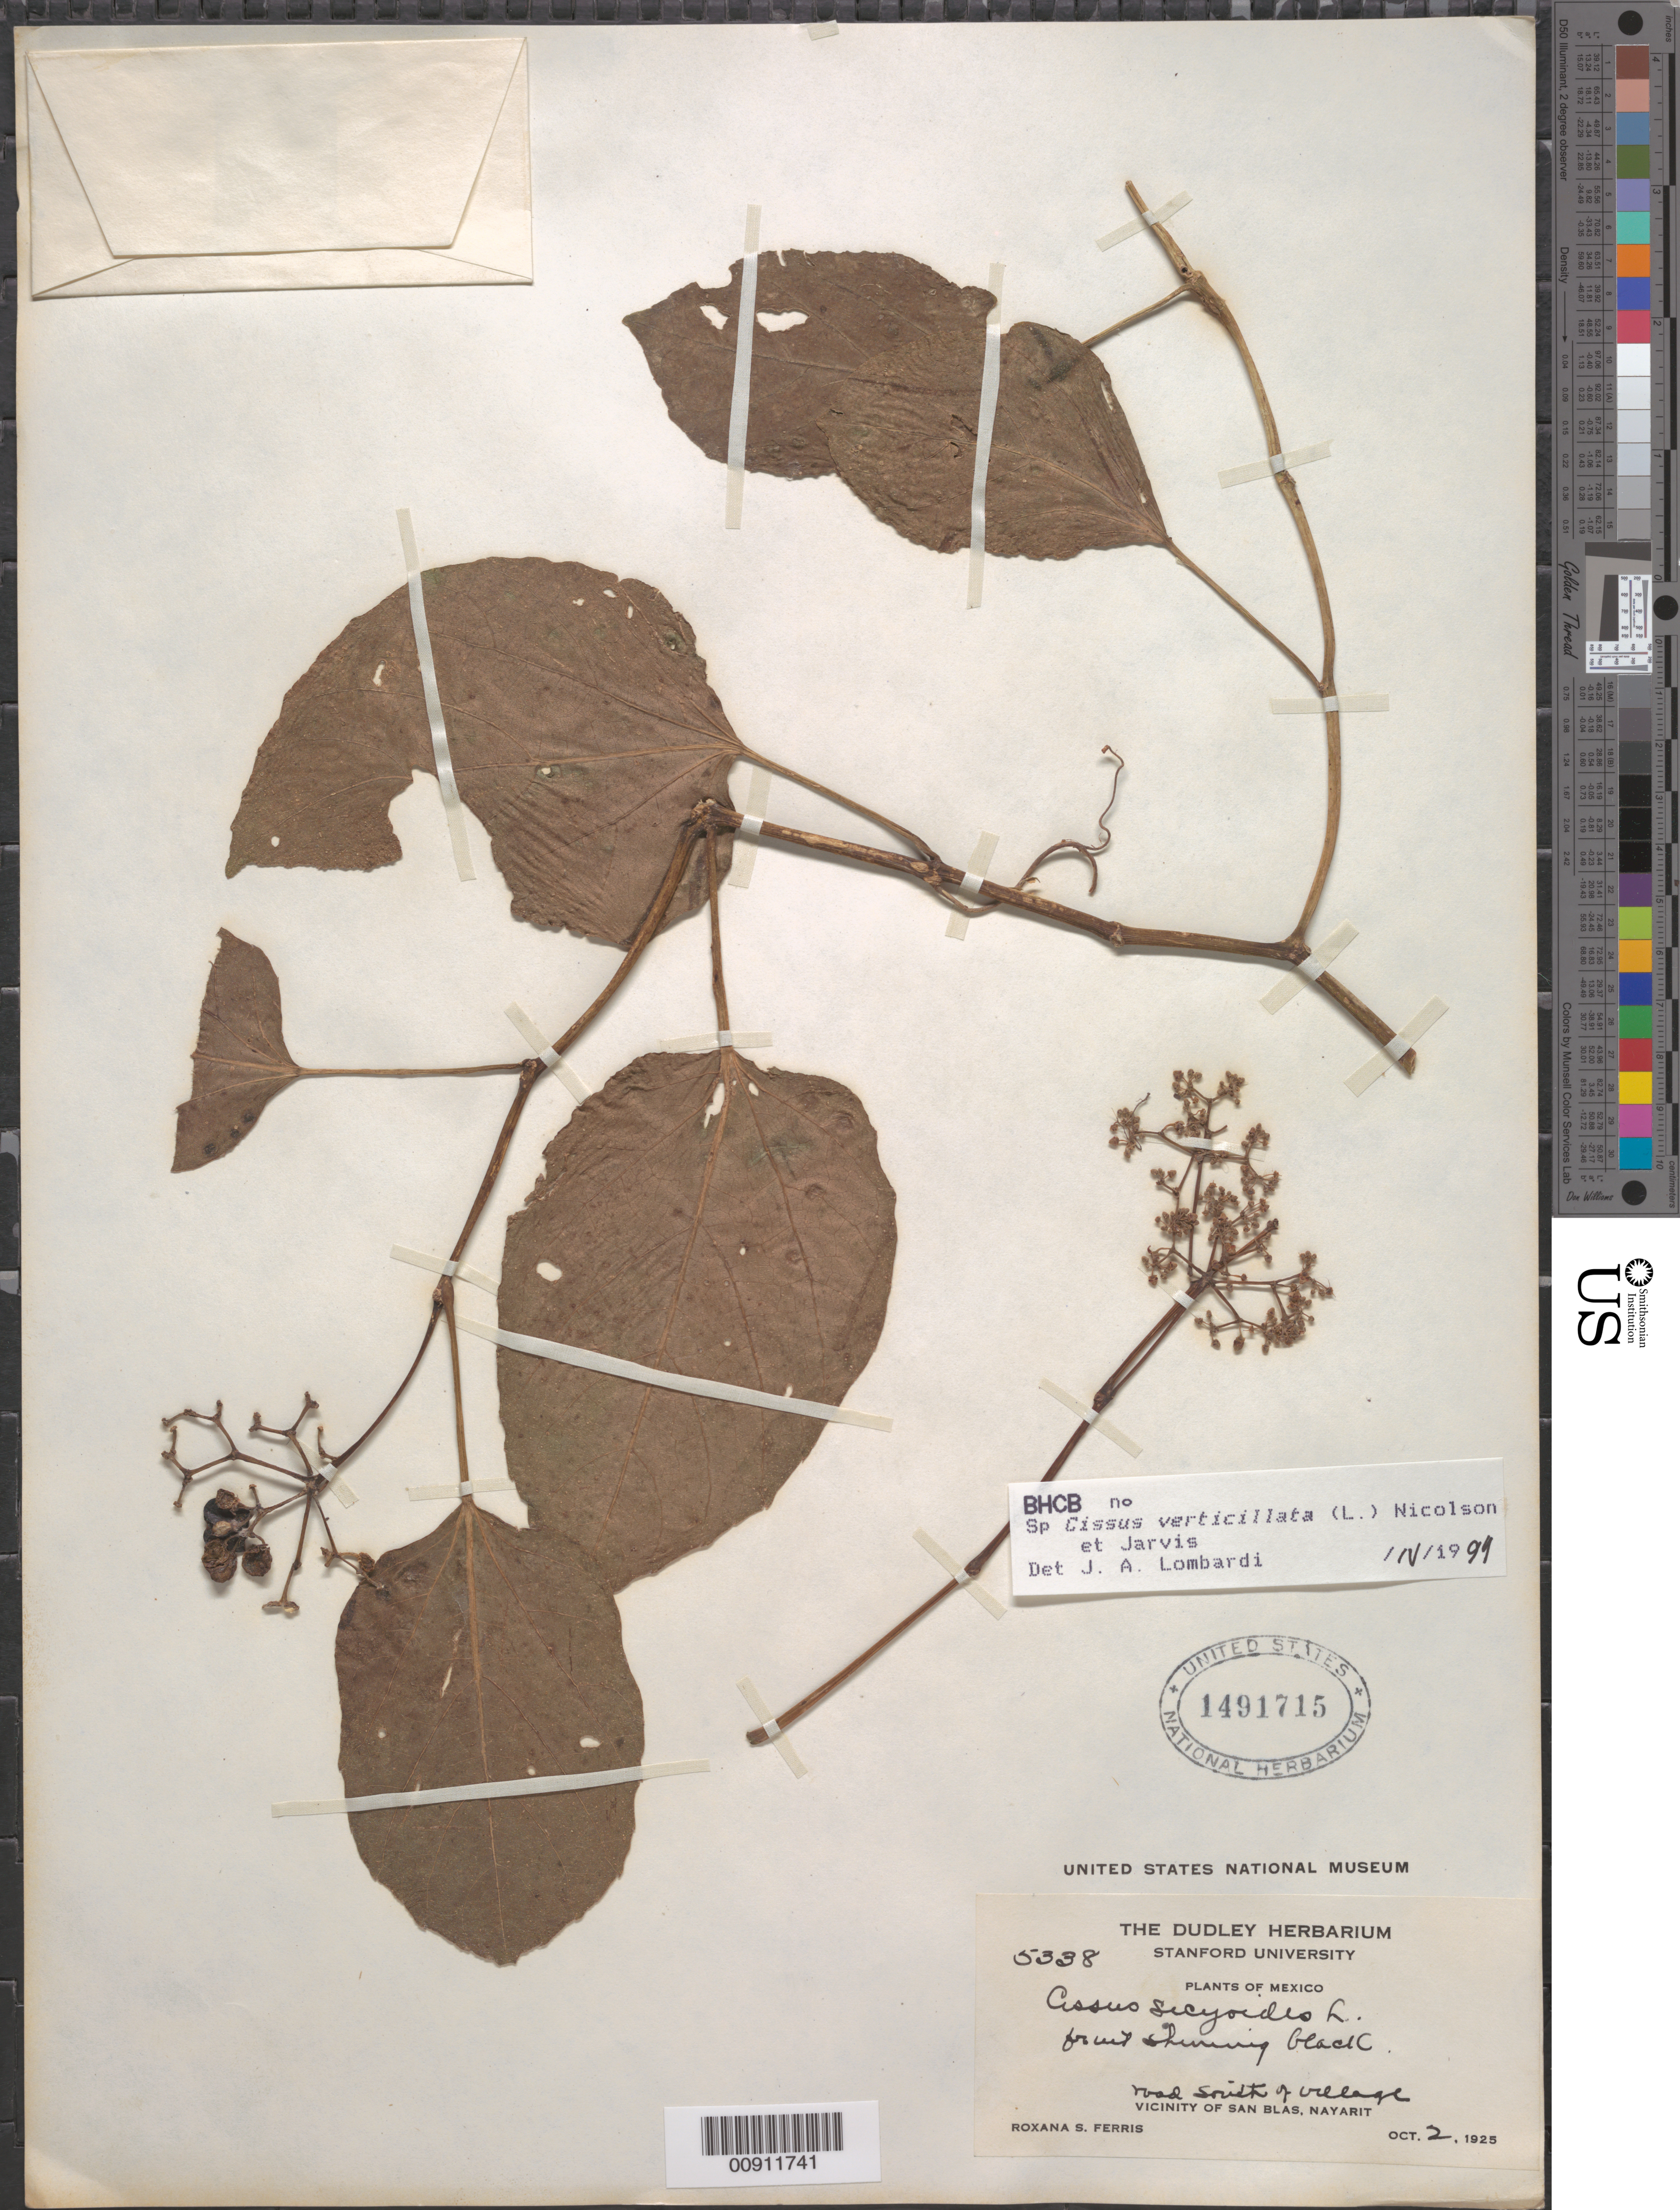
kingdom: Plantae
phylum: Tracheophyta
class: Magnoliopsida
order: Vitales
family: Vitaceae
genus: Cissus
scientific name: Cissus verticillata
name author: (L.) Nicolson & C.E. Jarvis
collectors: R. S. Ferris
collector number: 5338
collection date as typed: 02 Oct 1925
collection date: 1925-10-02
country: Mexico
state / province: Nayarit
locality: Road south of village San Blas, Nayarit.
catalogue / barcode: US 1491715